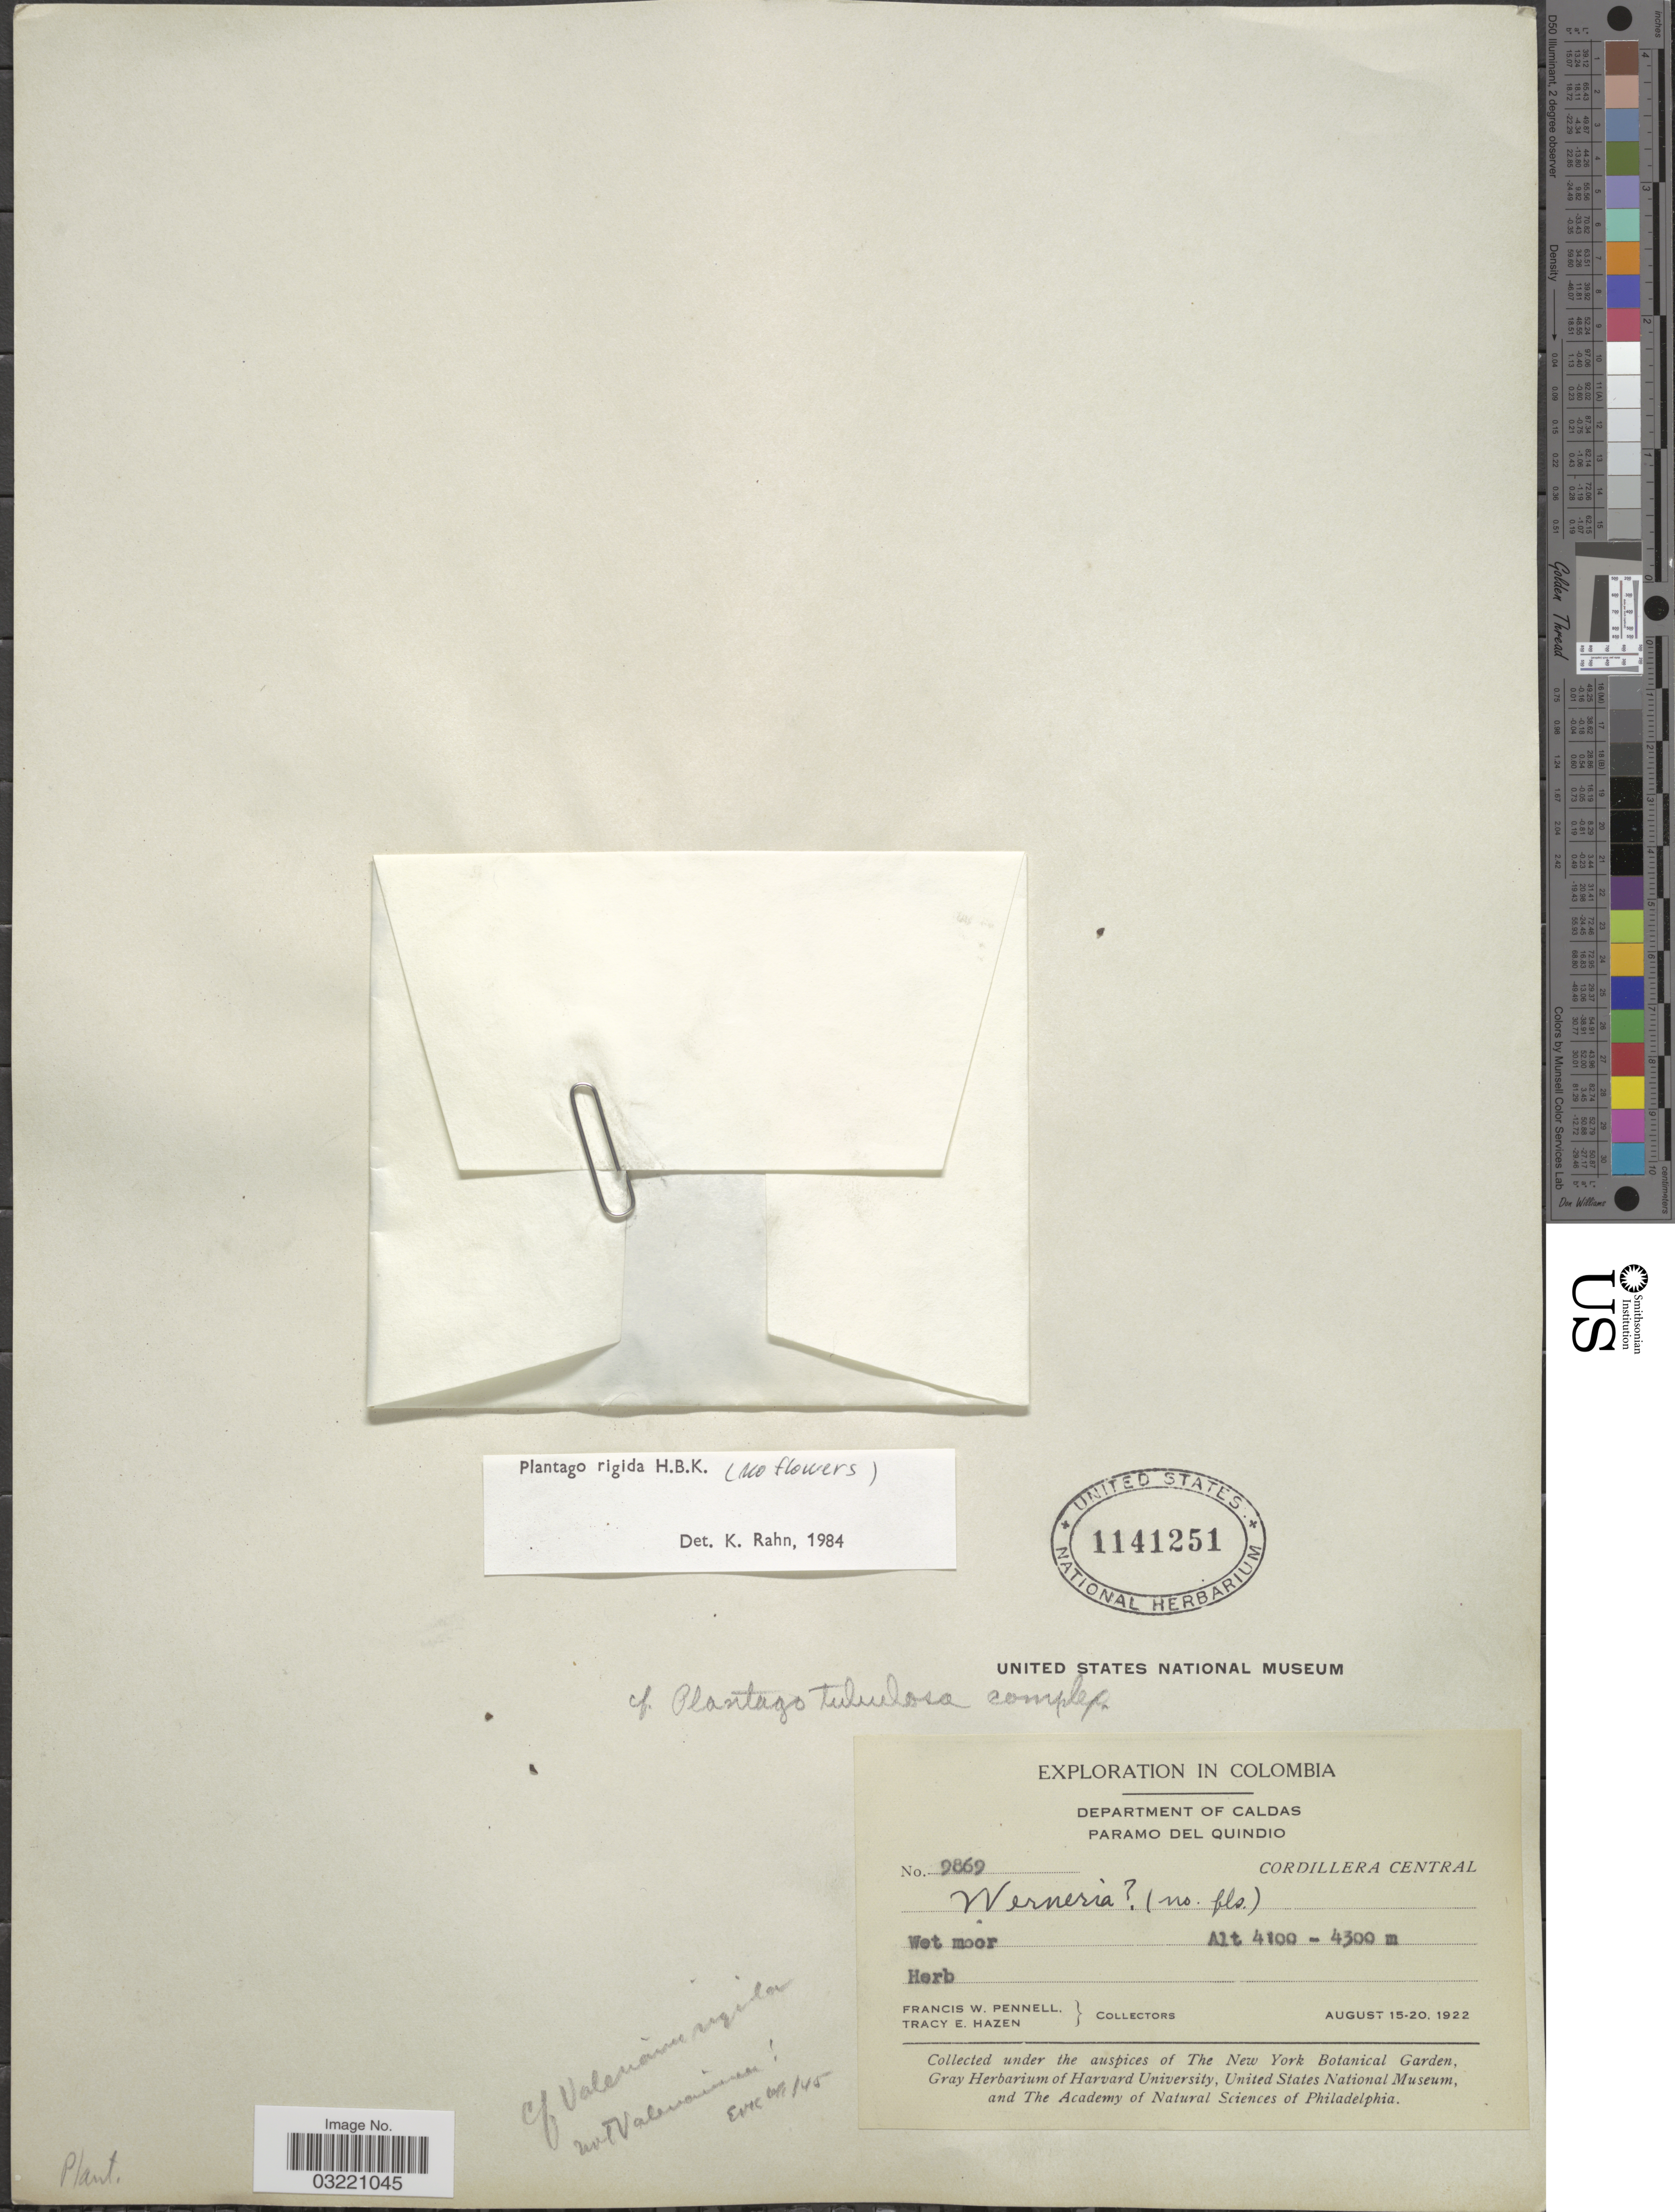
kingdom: Plantae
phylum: Tracheophyta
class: Magnoliopsida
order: Lamiales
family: Plantaginaceae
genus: Plantago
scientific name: Plantago rigida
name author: Kunth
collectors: F. W. Pennell & T. E. Hazen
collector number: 9869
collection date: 1922-08-15/1922-08-20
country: Colombia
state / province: Caldas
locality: Department of Caldas. Paramo del Quindio.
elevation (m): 4100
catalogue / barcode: US 1141251